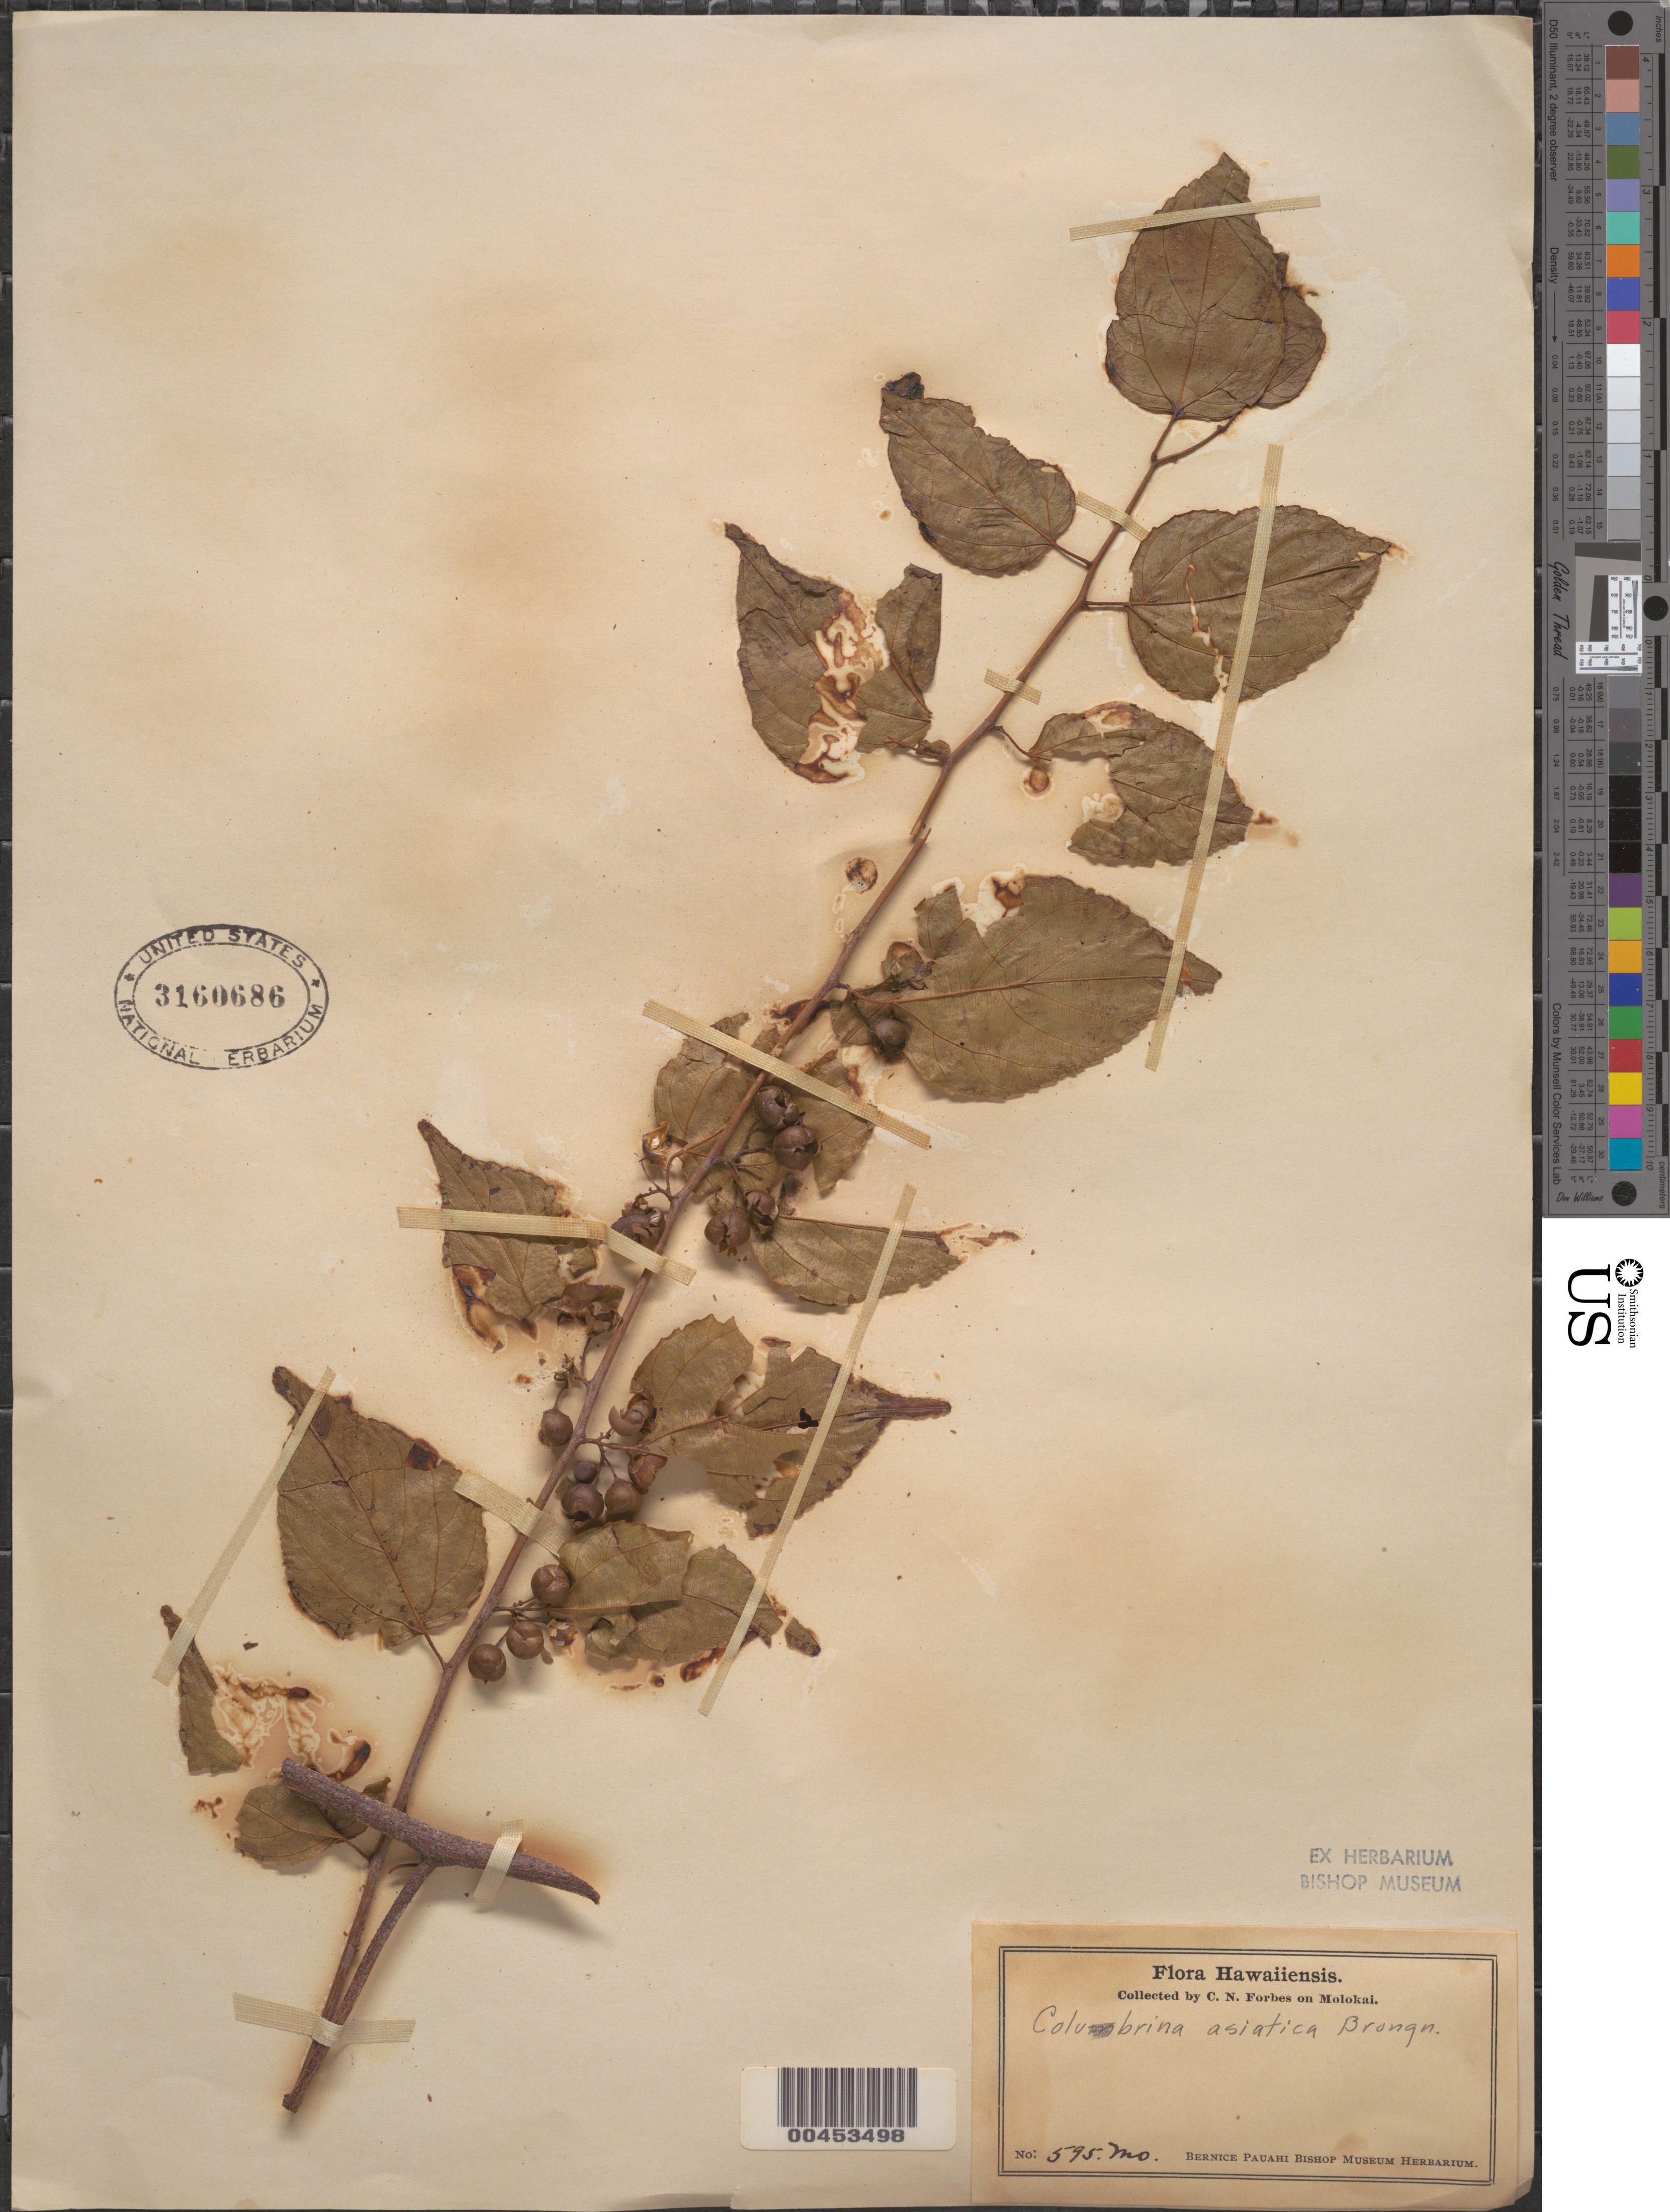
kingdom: Plantae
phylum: Tracheophyta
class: Magnoliopsida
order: Rosales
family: Rhamnaceae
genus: Colubrina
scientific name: Colubrina asiatica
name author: (L.) Brongn.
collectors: C. N. Forbes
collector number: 595.Mo.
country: United States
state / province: Hawaii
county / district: Maui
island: Moloka'i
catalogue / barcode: US 3160686